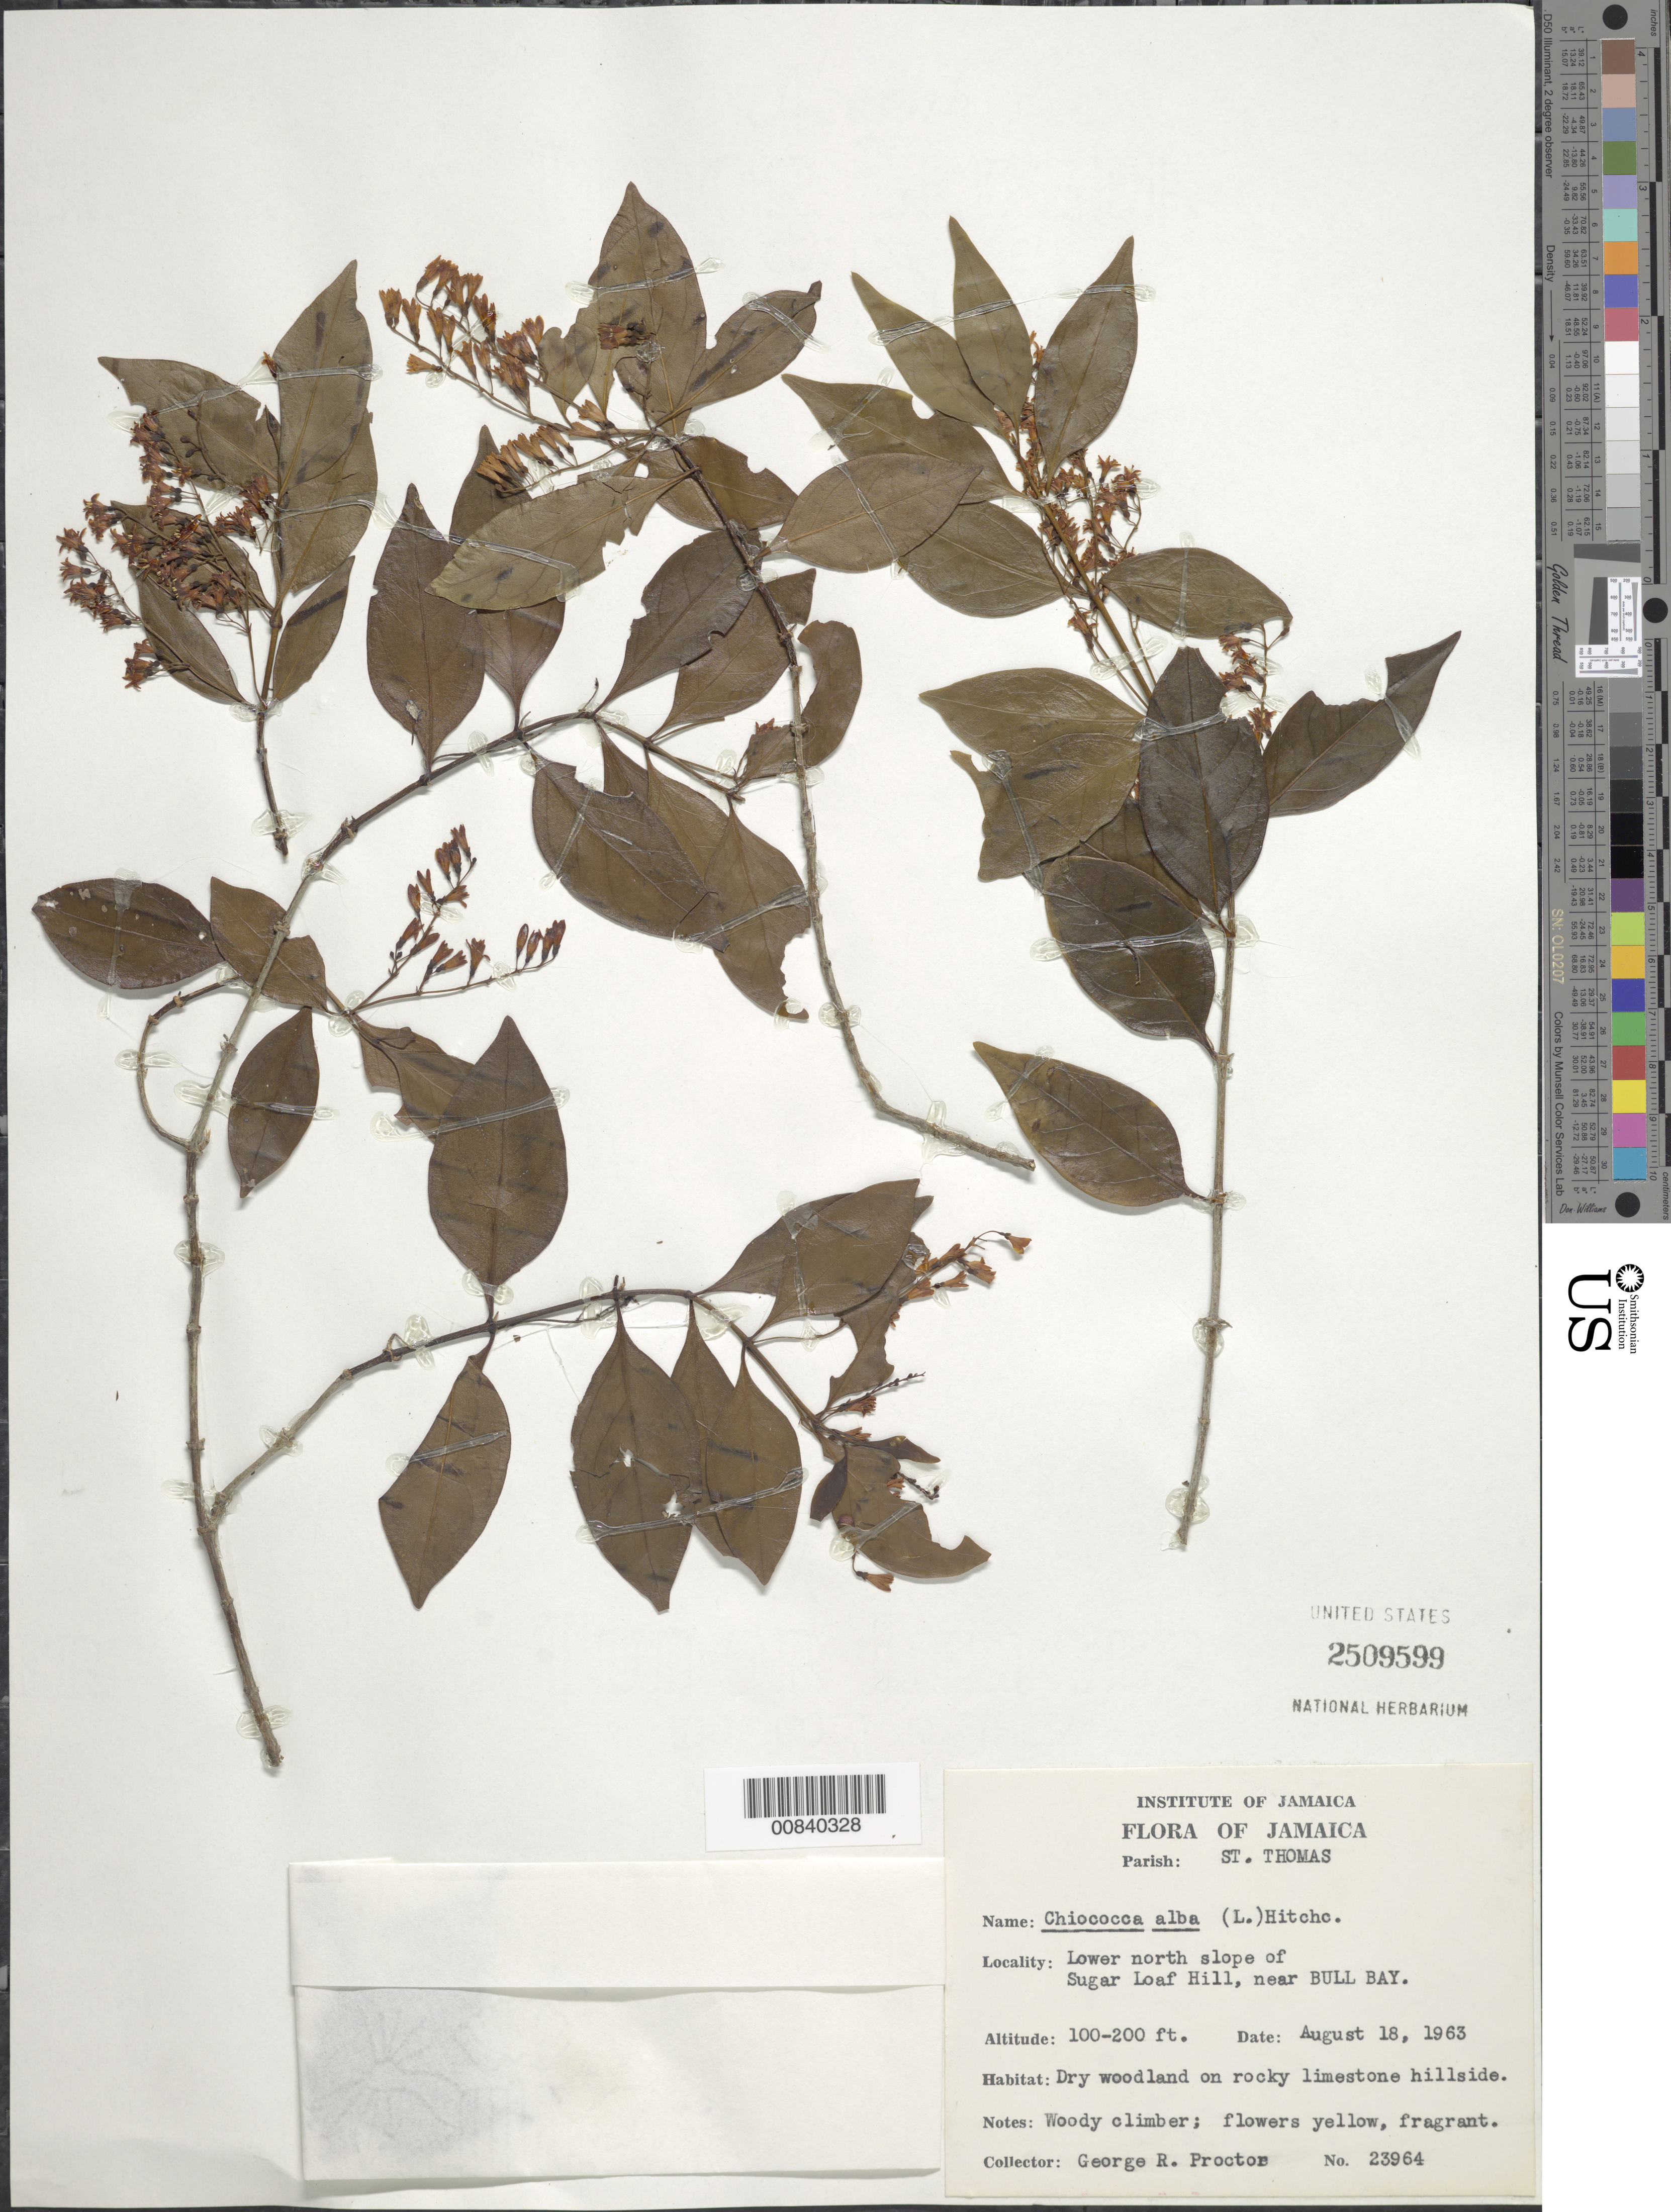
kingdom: Plantae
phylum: Tracheophyta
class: Magnoliopsida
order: Gentianales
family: Rubiaceae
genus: Chiococca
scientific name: Chiococca alba subsp. alba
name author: (L.) Hitchc.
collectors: G. R. Proctor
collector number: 23964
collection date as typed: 18 Aug 1963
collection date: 1963-08-18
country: Jamaica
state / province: Saint Thomas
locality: Lower north slope of Sugar Loaf Hill, near Bull Bay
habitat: Dry woodland on rocky limestone hillside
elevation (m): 30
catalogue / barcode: US 2509599